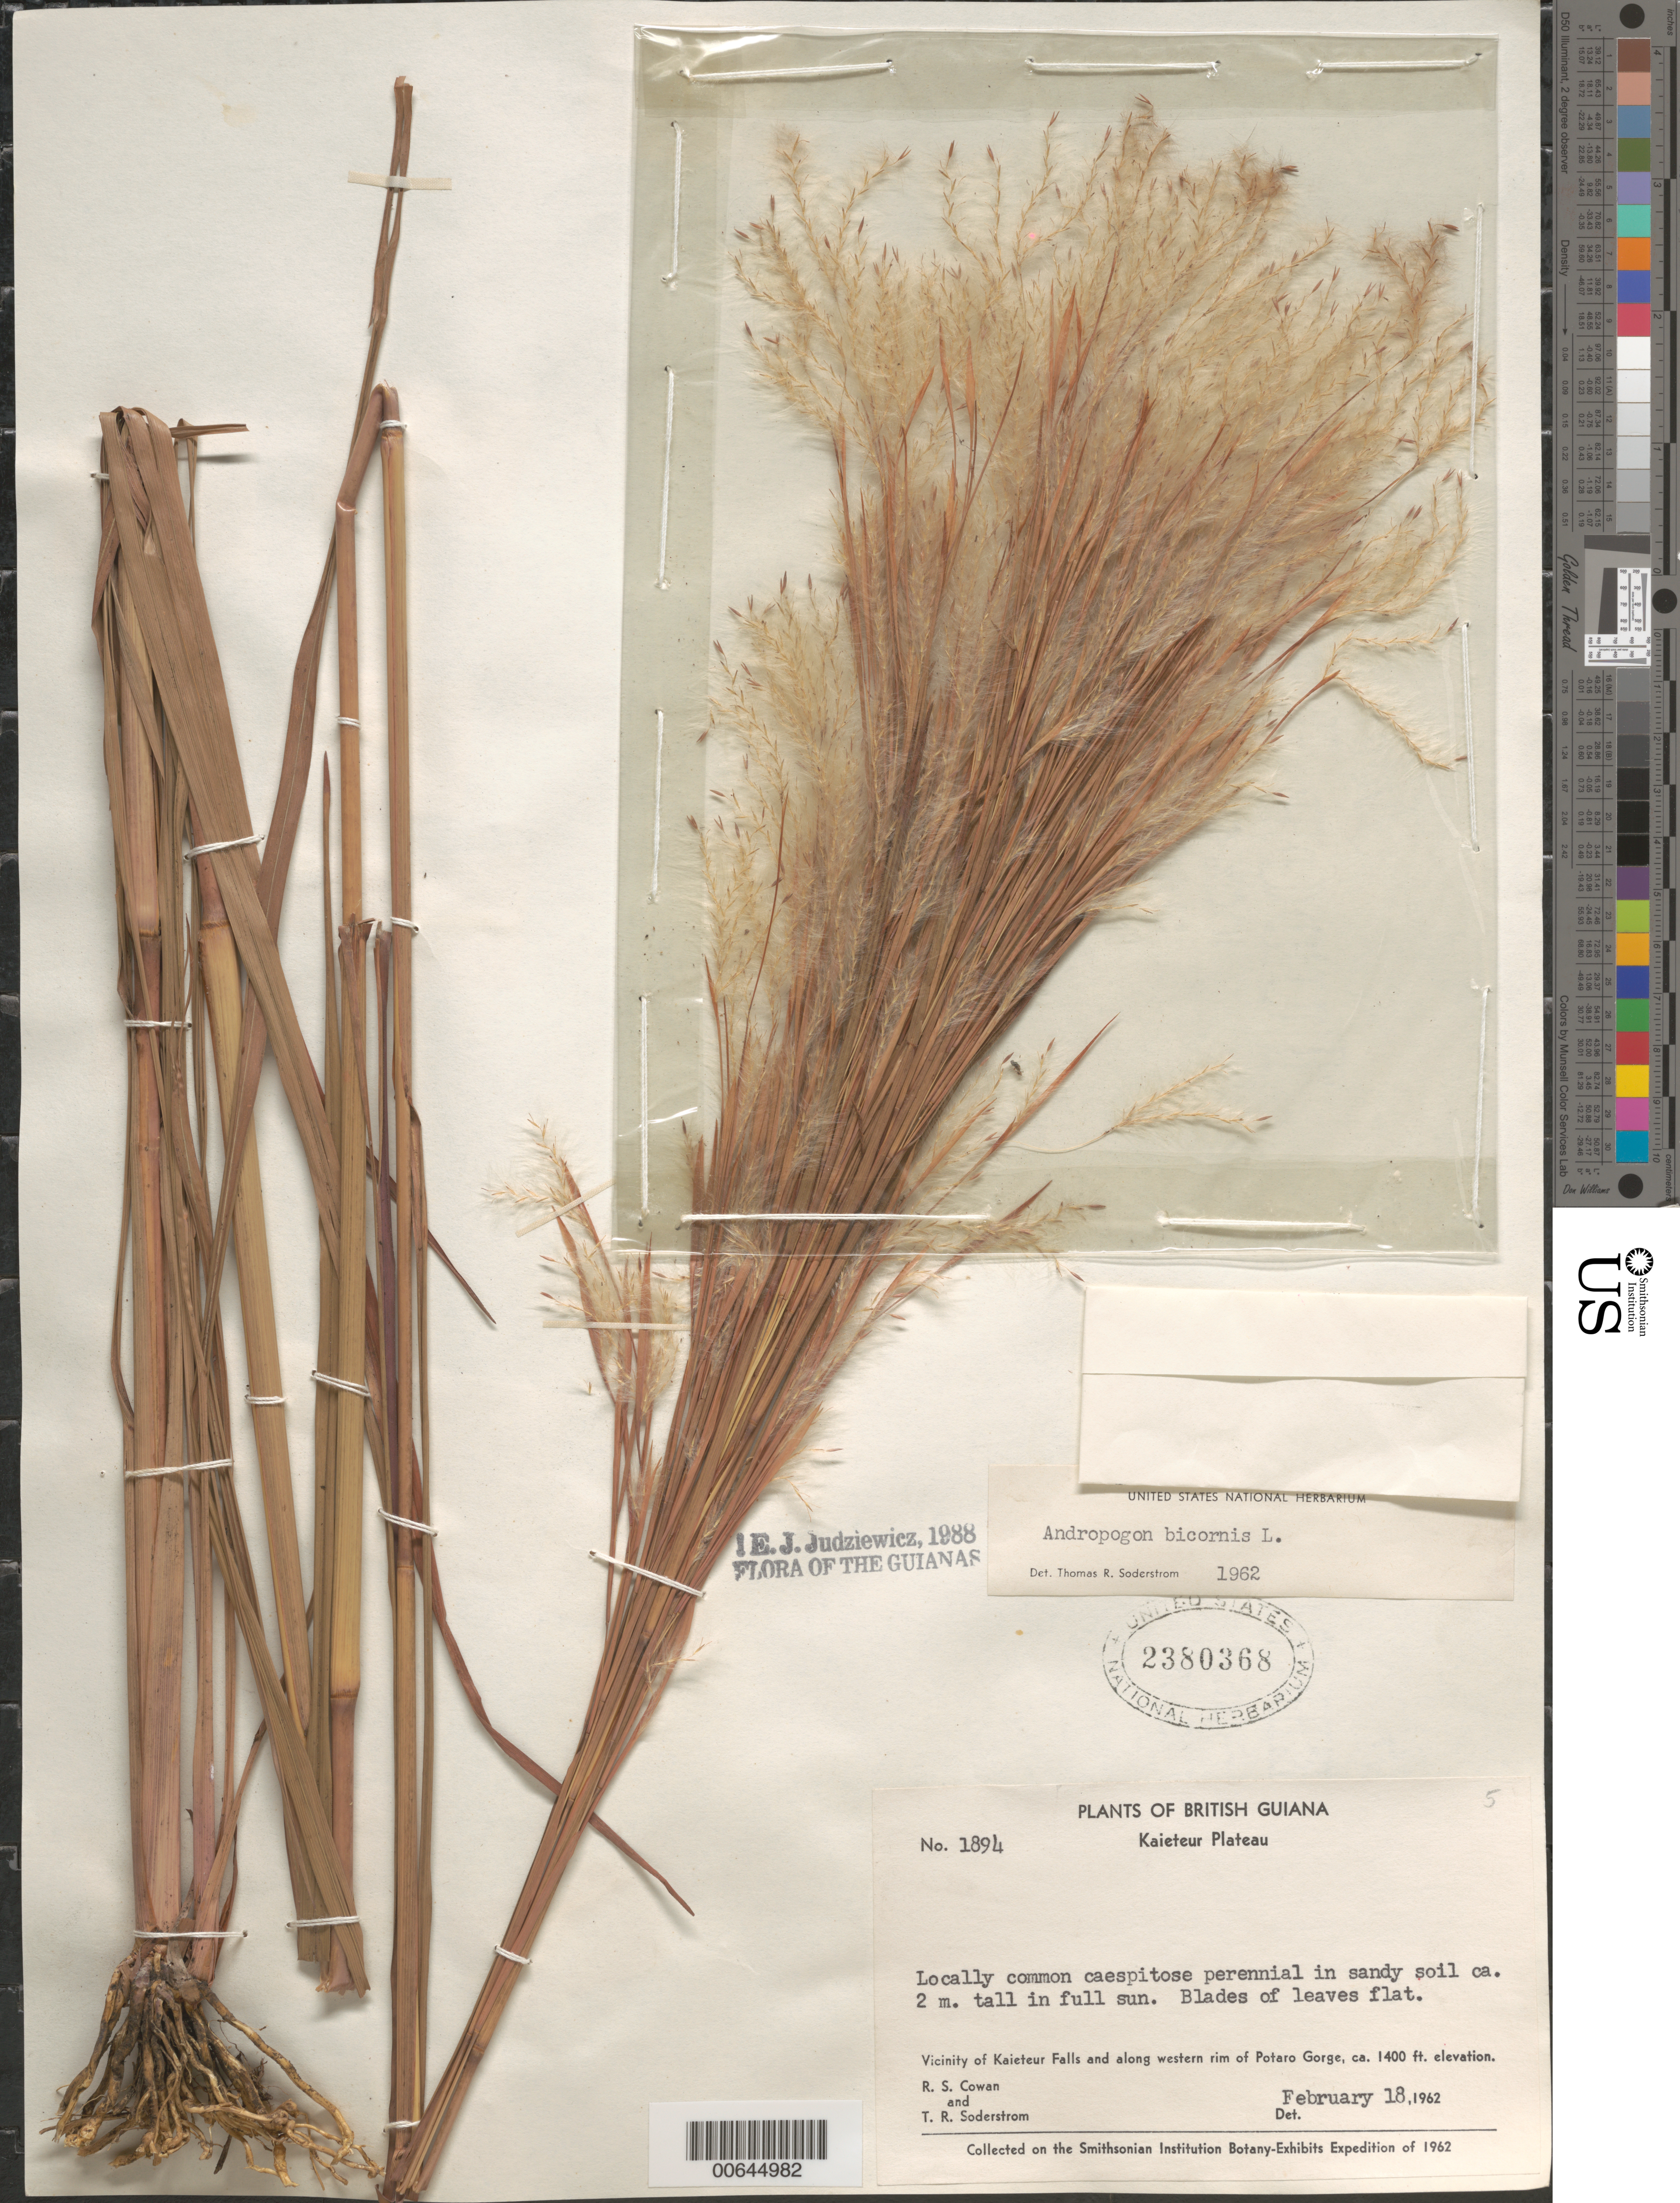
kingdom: Plantae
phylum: Tracheophyta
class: Liliopsida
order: Poales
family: Poaceae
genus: Andropogon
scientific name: Andropogon bicornis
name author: L.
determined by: Soderstrom, T. R.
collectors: R. S. Cowan & T. R. Soderstrom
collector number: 1894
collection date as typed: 18-Feb-62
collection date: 1962-02-18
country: Guyana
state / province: Potaro-Siparuni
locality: Kaieteur Plateau, vicinity of Kaieteur Falls and western rim of Potaro Gorge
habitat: Sandy soil in full sun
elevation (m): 427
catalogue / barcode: US 2380368